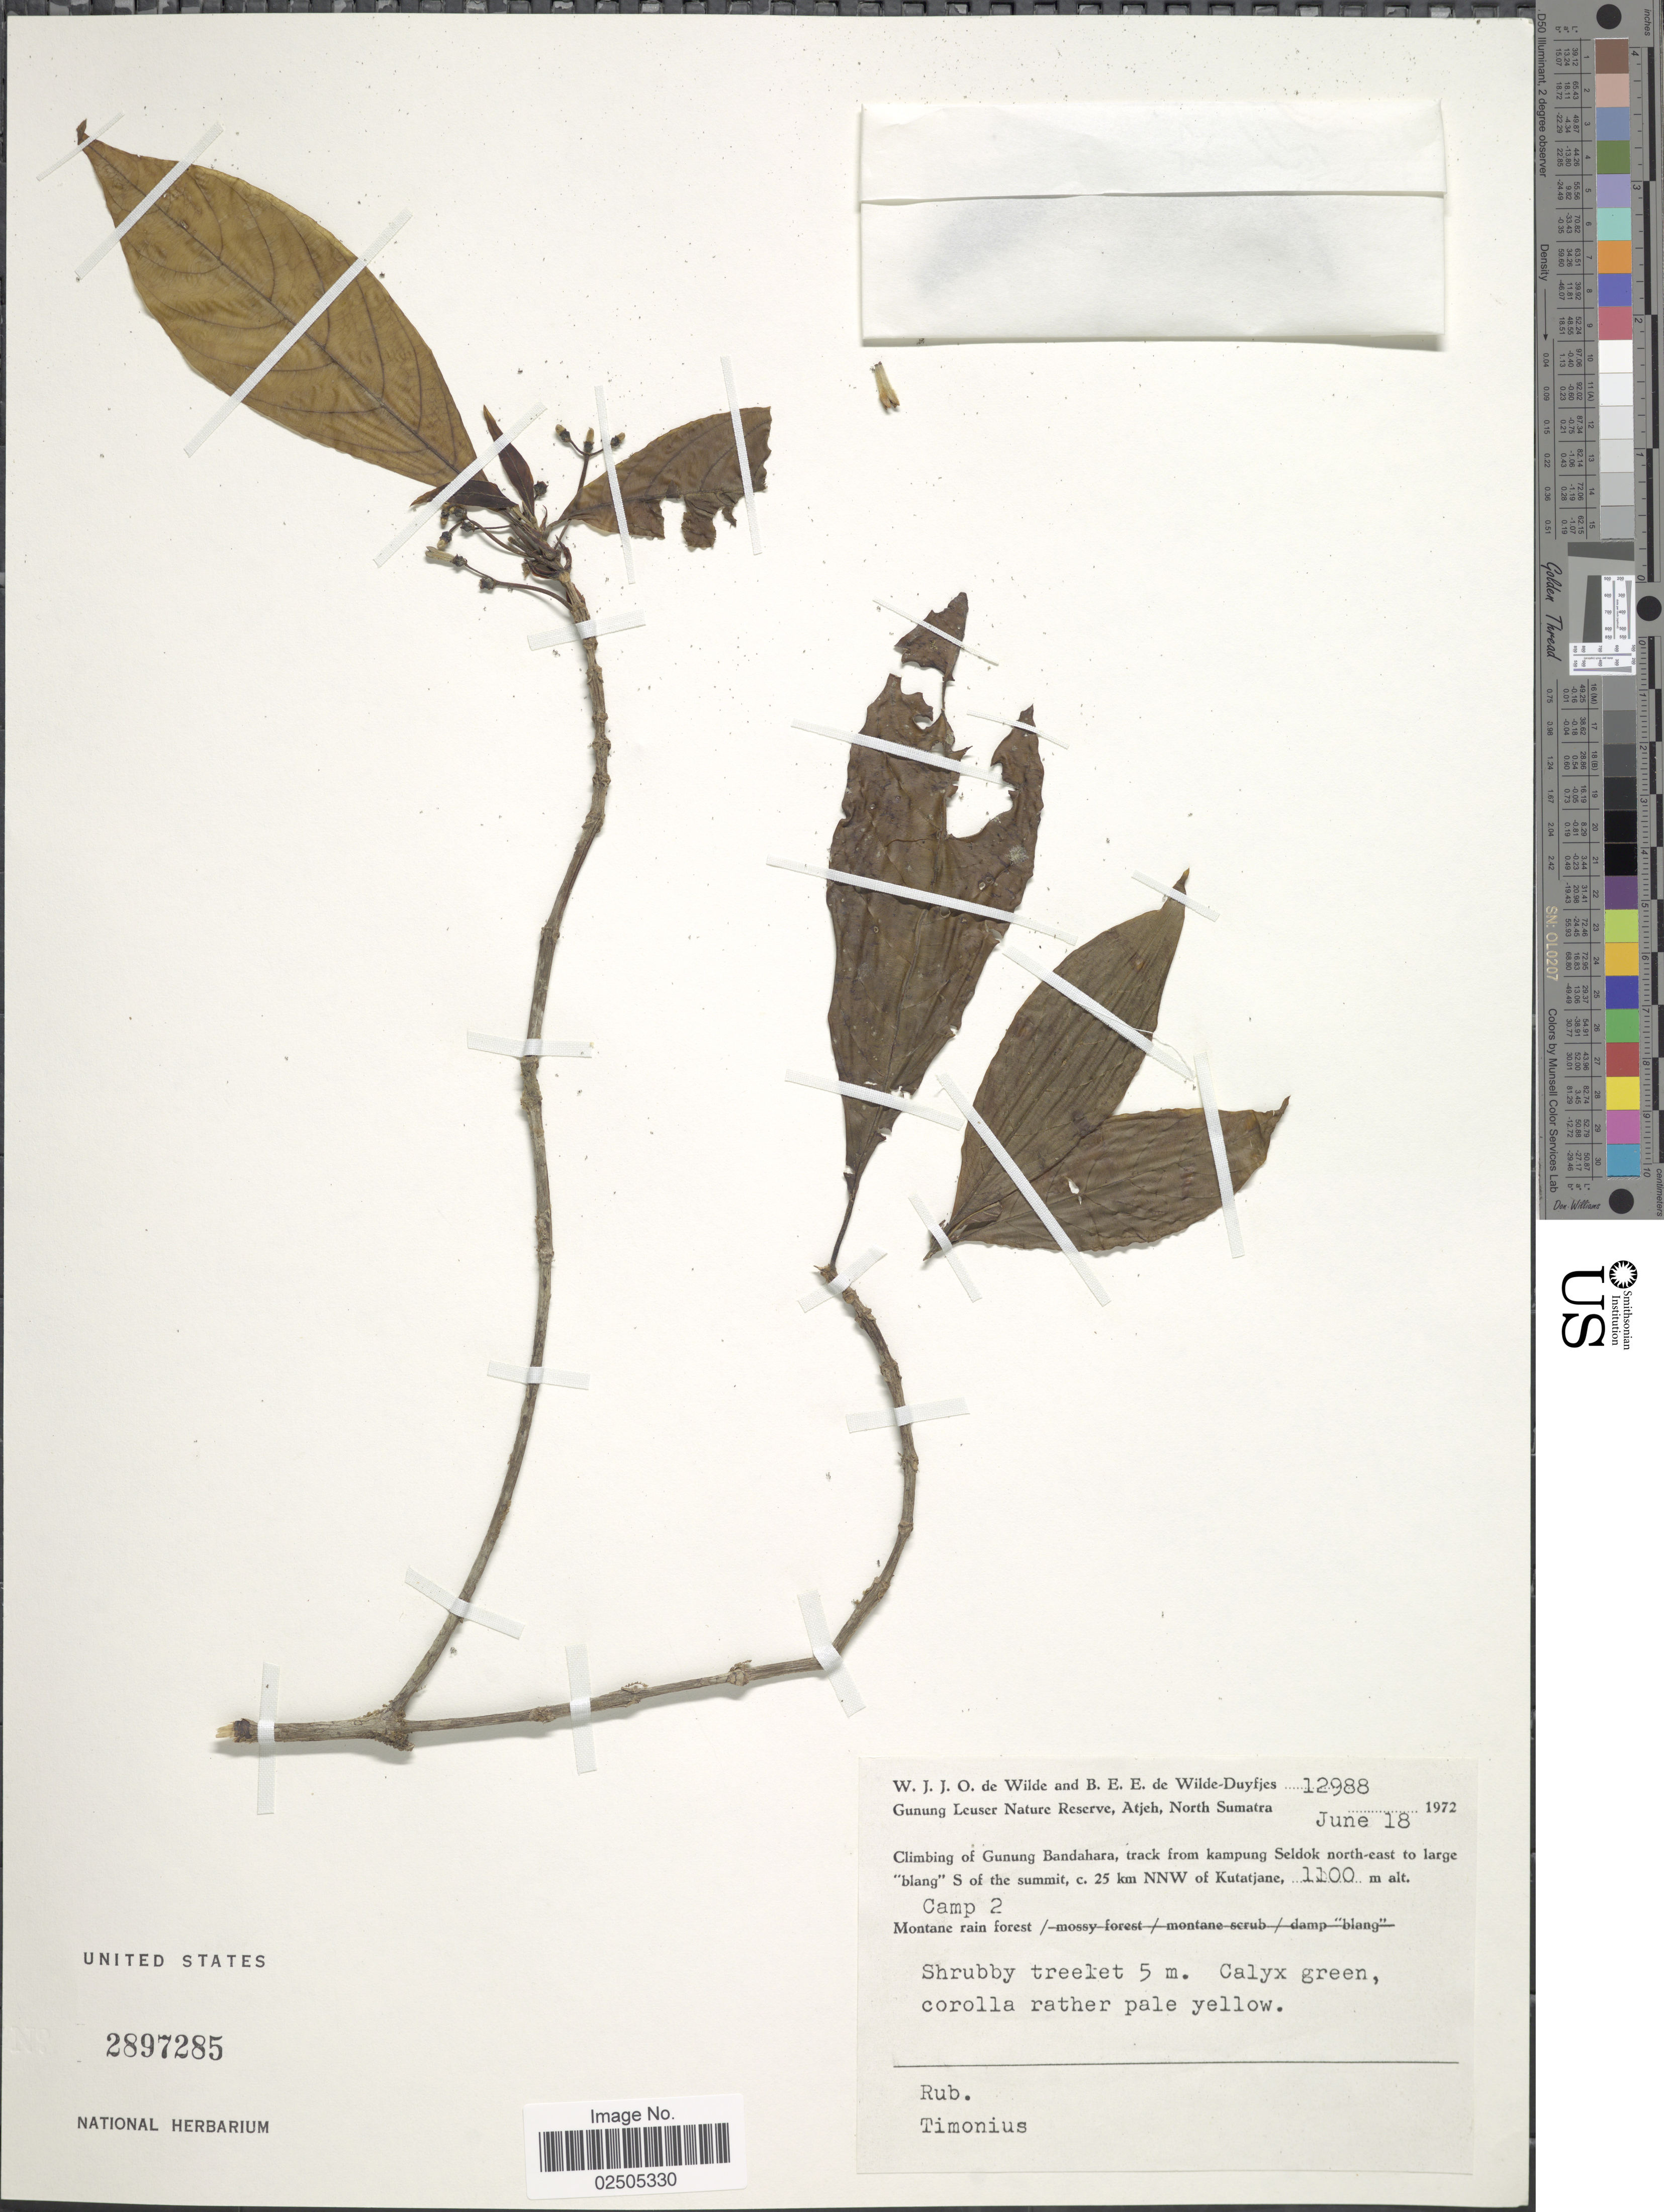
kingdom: Plantae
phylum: Tracheophyta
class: Magnoliopsida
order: Gentianales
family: Rubiaceae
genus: Timonius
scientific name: Timonius sp.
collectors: W. J. de Wilde & B. E. de Wilde-Duyfjes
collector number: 12988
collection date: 1972-06-18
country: Indonesia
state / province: Sumatra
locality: Gunung Leuser Nature Reserve, Atjeh, North Sumatra, Climbing of Gunung Bandahara, track from kampung Seldok north-east to large "blang" S of the summit, c. 25 km NNW of Kutatjane, Camp 2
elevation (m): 1100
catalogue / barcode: US 2897285